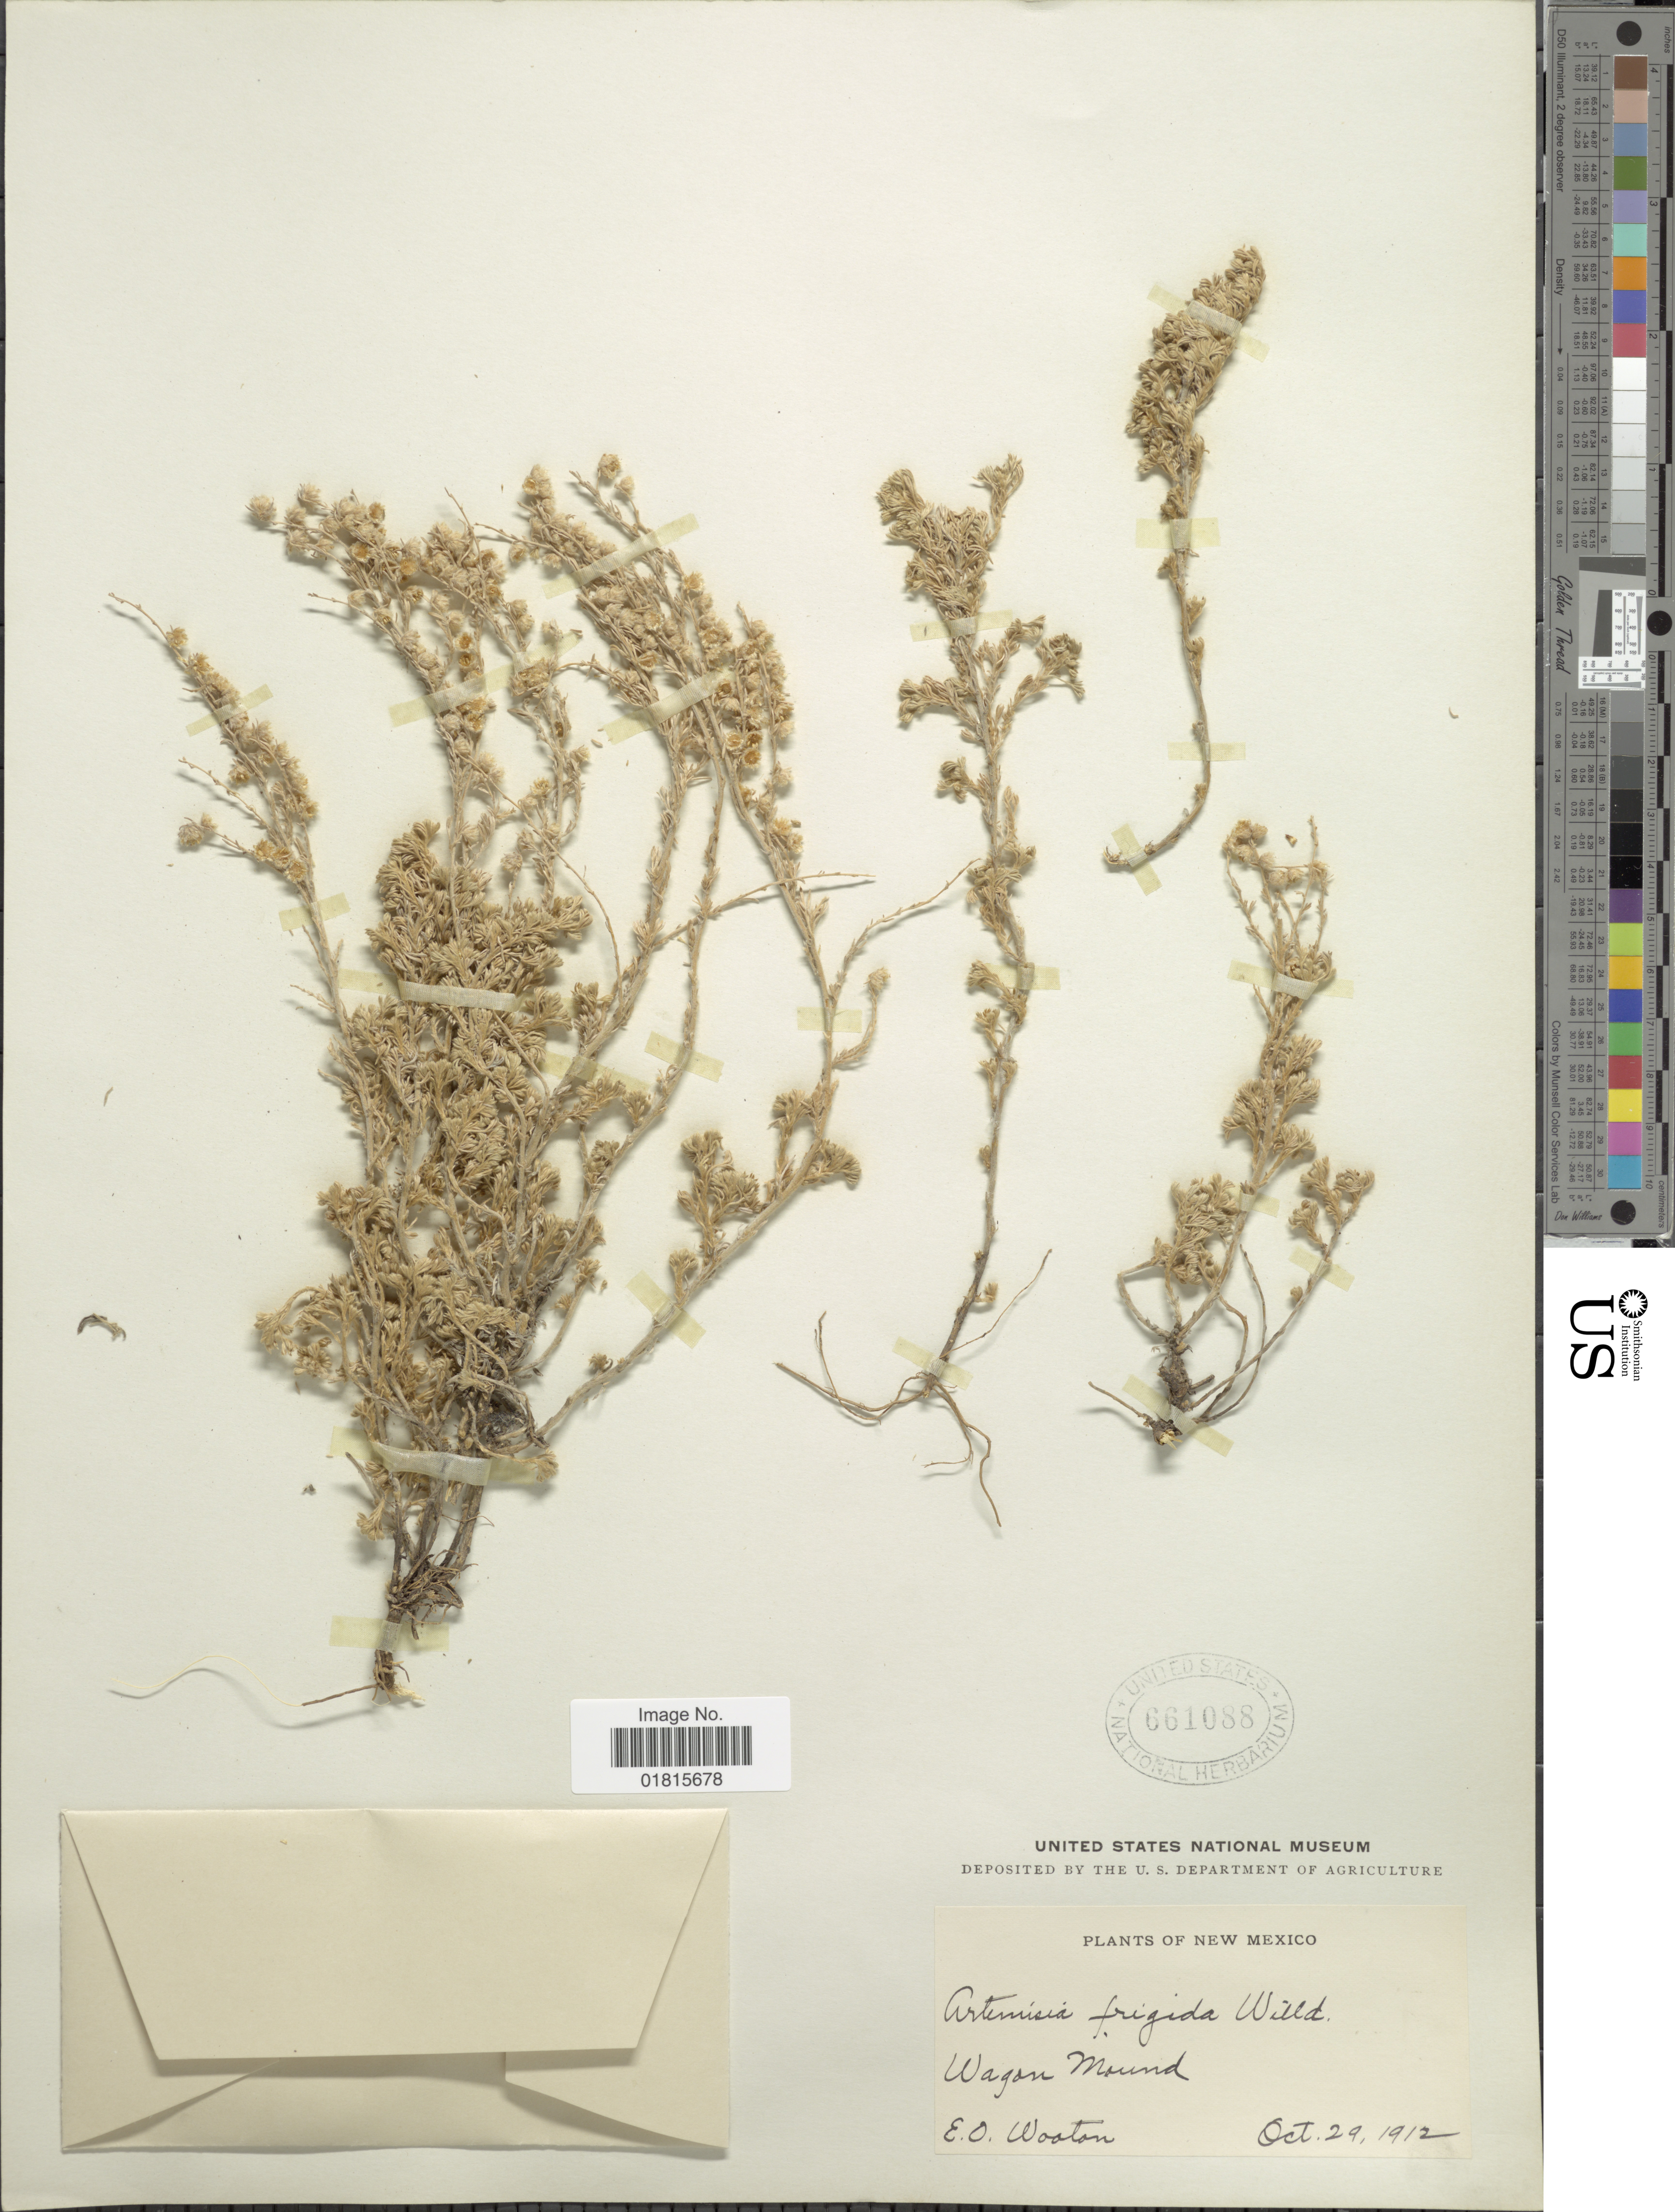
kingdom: Plantae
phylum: Tracheophyta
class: Magnoliopsida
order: Asterales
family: Asteraceae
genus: Artemisia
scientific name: Artemisia frigida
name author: Willd.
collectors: E. O. Wooton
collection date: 1912-10-29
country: United States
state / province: New Mexico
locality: Wagon Mound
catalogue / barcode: US 661088